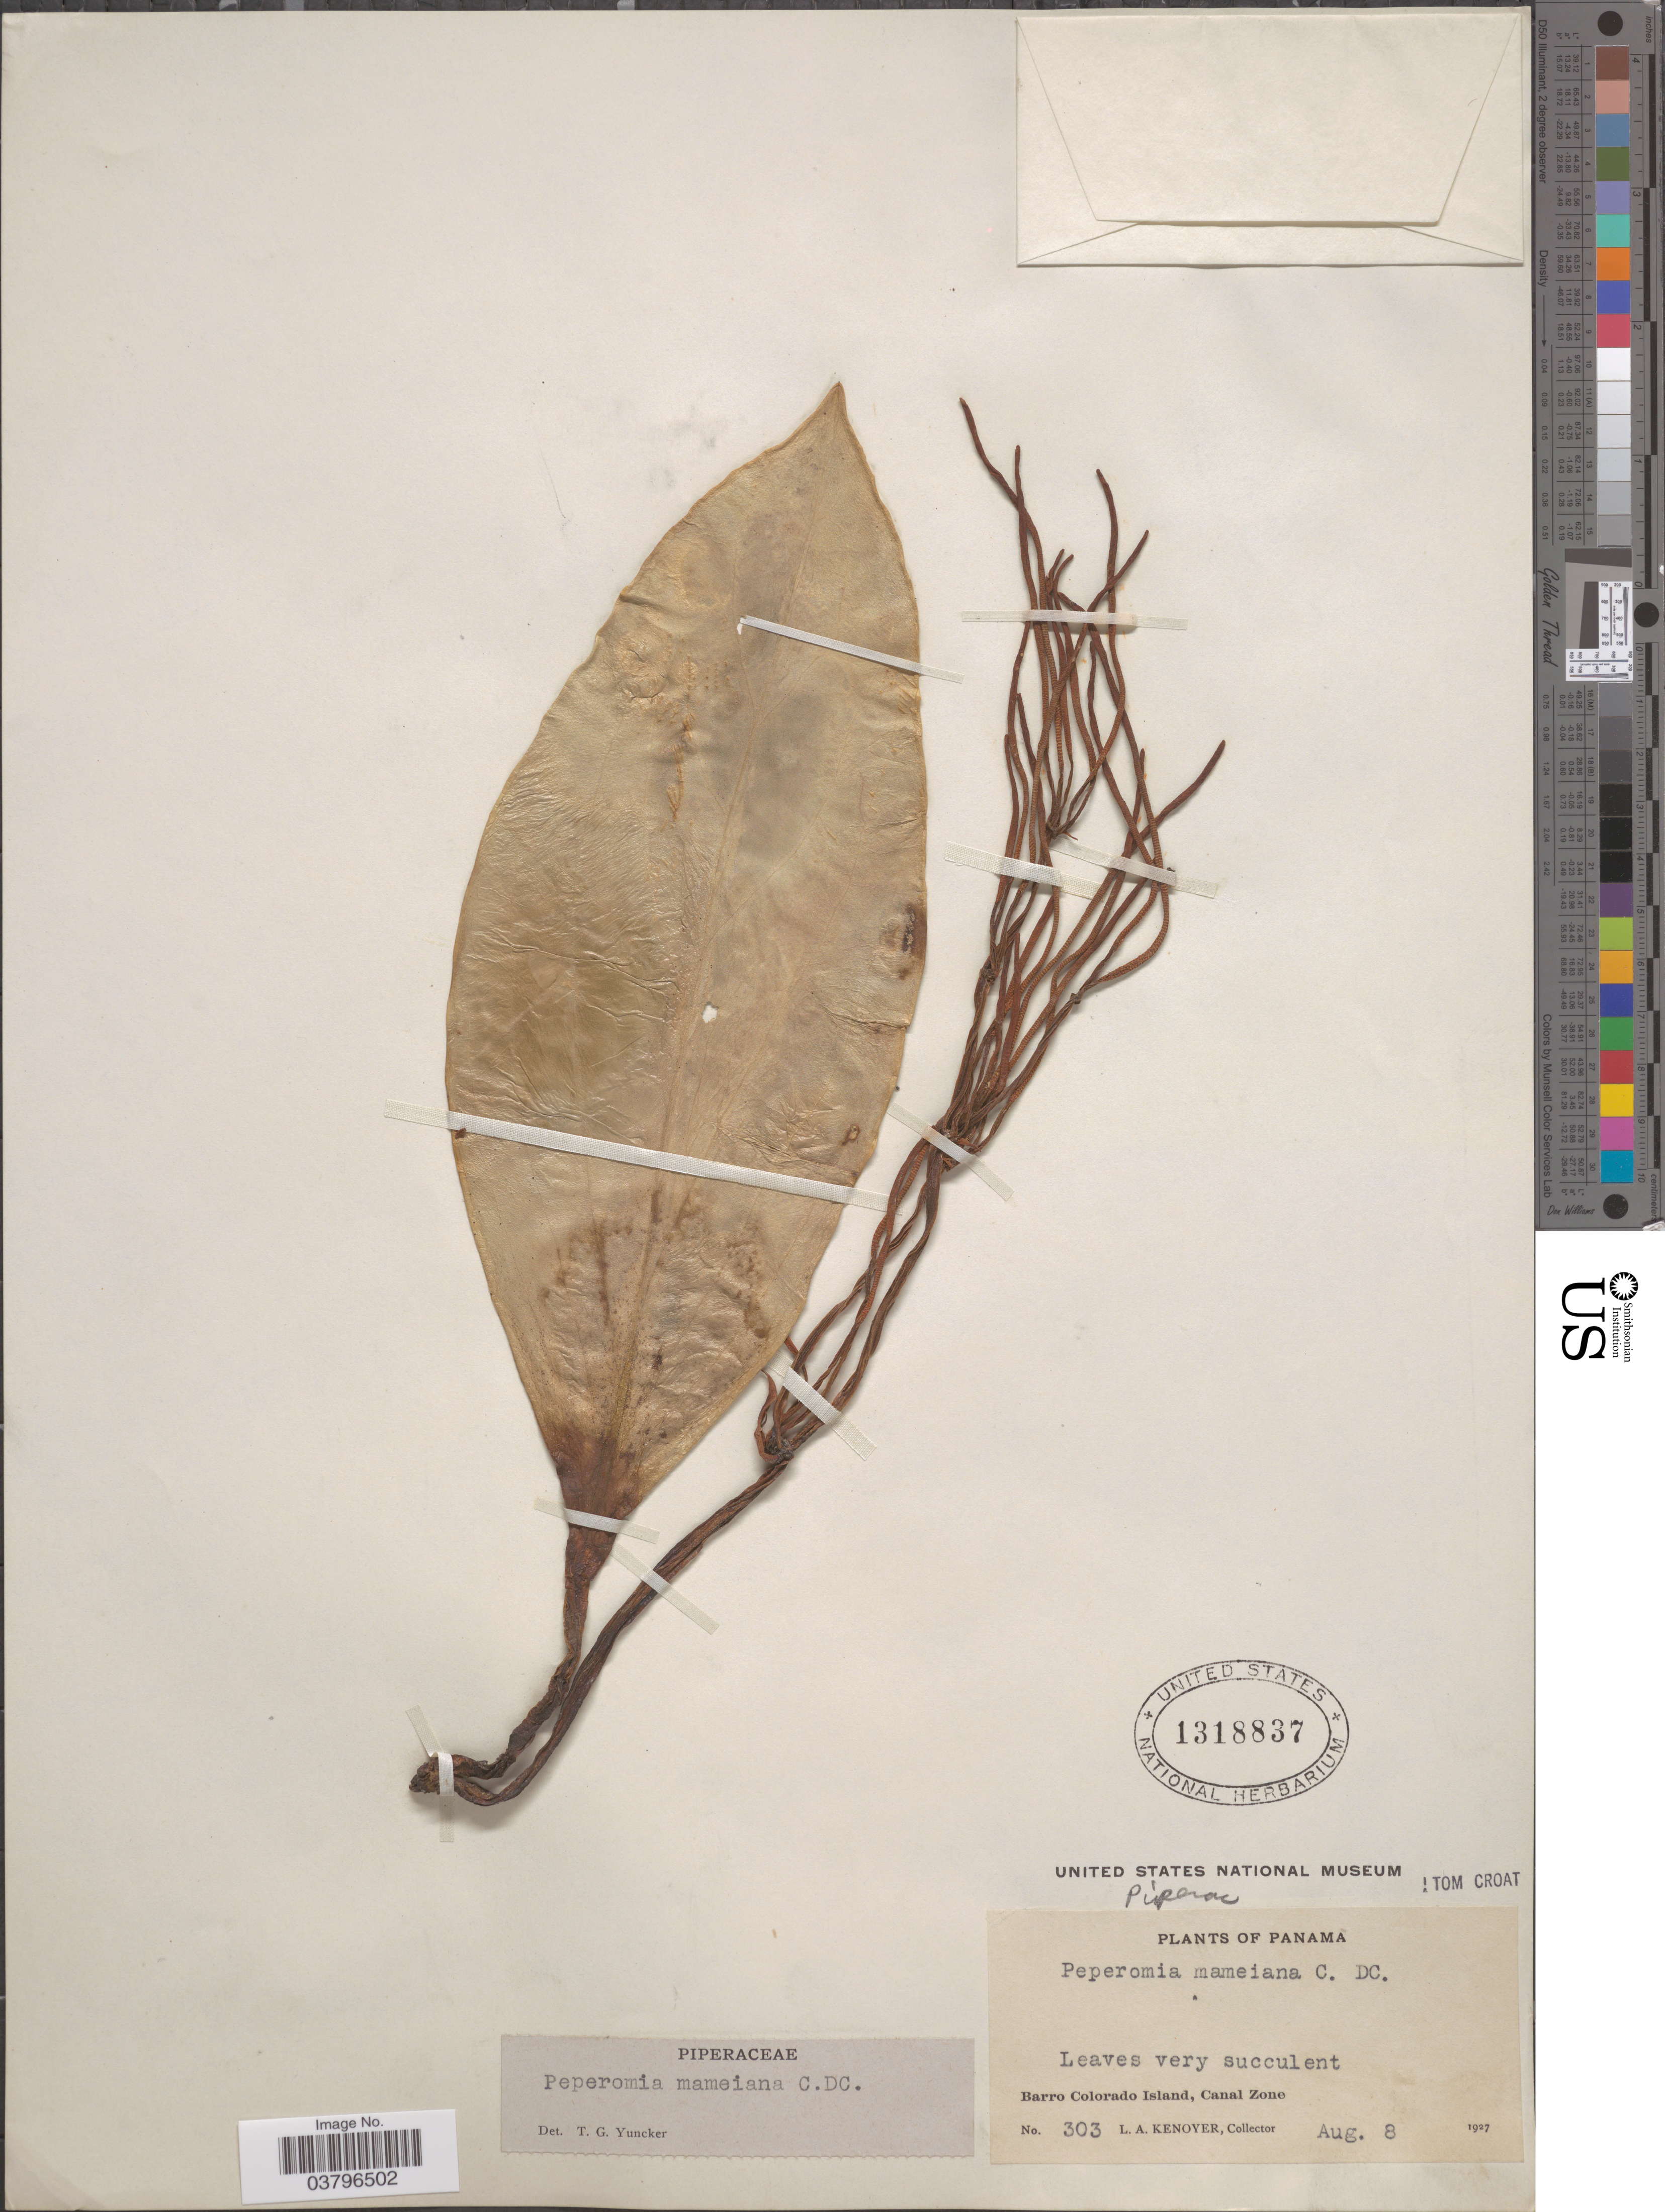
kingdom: Plantae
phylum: Tracheophyta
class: Magnoliopsida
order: Piperales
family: Piperaceae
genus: Peperomia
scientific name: Peperomia mameiana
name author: C. DC.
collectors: L. A. Kenoyer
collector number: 303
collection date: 1927-08-08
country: Panama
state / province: Panamá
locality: Barro Colorado Island, Canal Zone.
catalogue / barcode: US 1318837